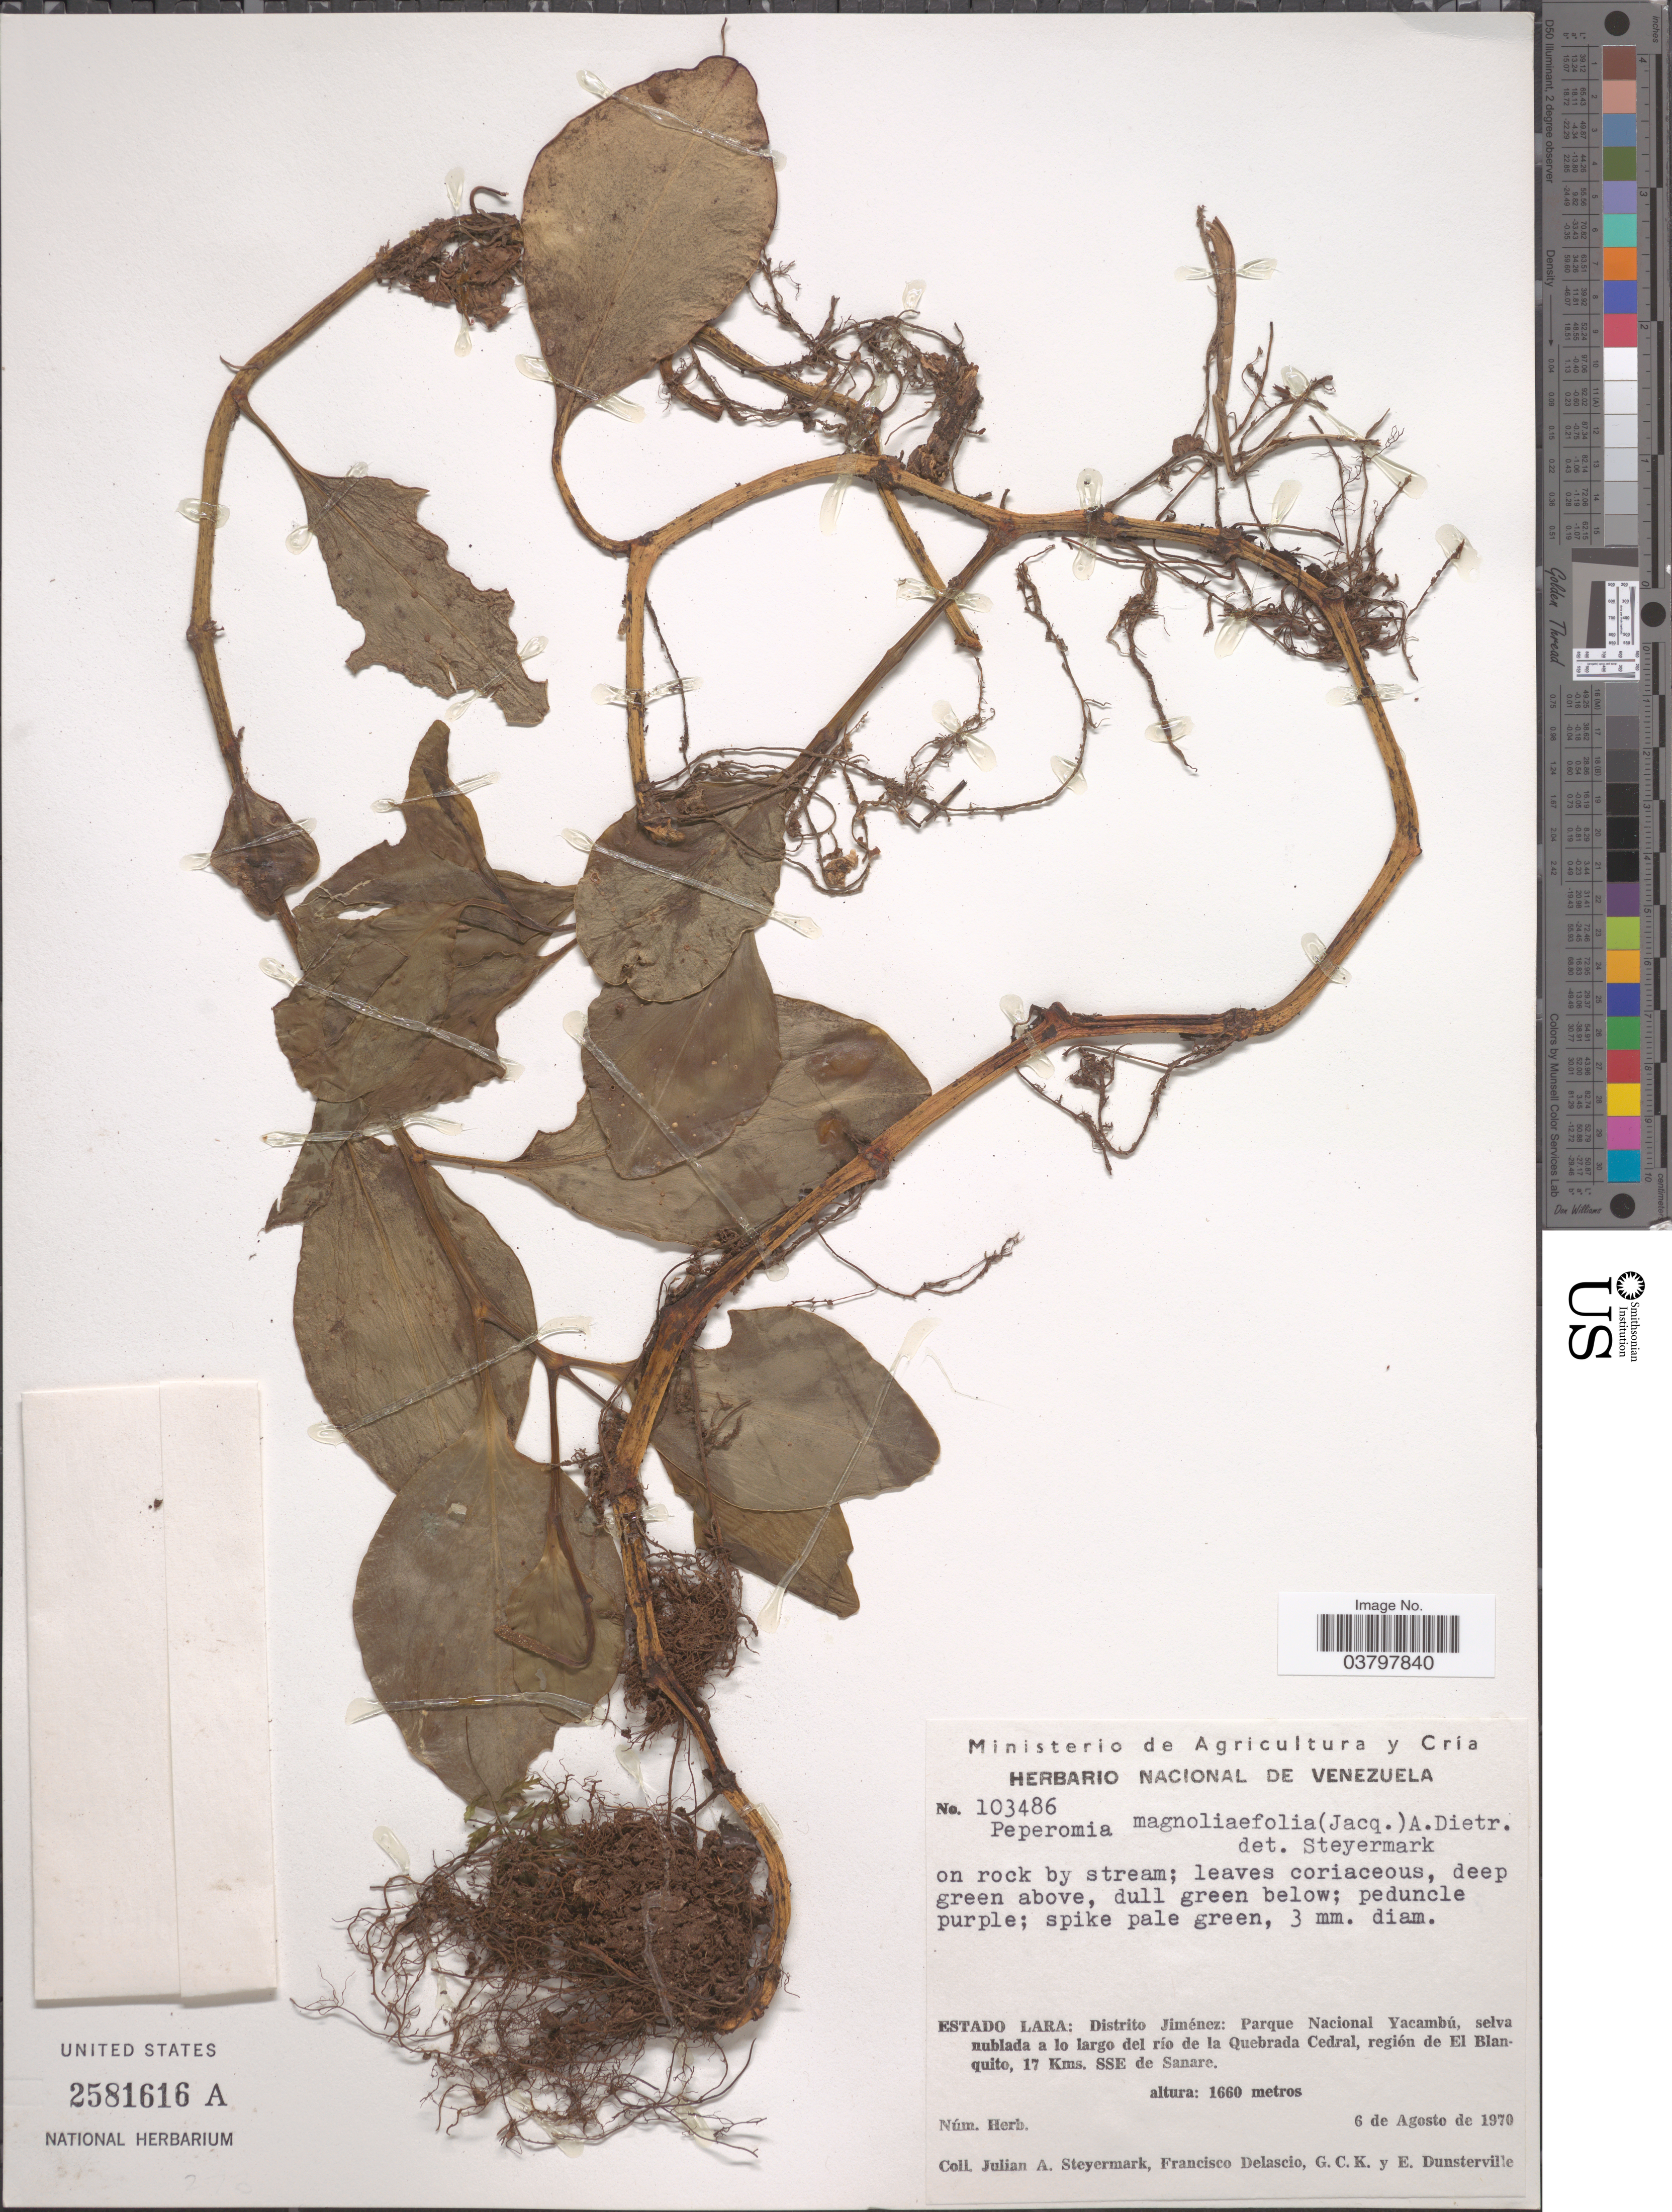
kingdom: Plantae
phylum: Tracheophyta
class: Magnoliopsida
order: Piperales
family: Piperaceae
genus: Peperomia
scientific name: Peperomia magnoliifolia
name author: (Jacq.) A. Dietr.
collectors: J. Steyermark, F. Delascio, G. C. K. Dunsterville & E. Dunsterville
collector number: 103486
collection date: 1970-08-06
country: Venezuela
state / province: Lara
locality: Estado Lara: Distrito Jiménez: Parque Nacional Yacambú, selva nublada a lo largo del río de la Quebrada Cedral, región de El Blanquito, 17 Kms. SSE de Sanare.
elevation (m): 1660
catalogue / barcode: US 2581616A